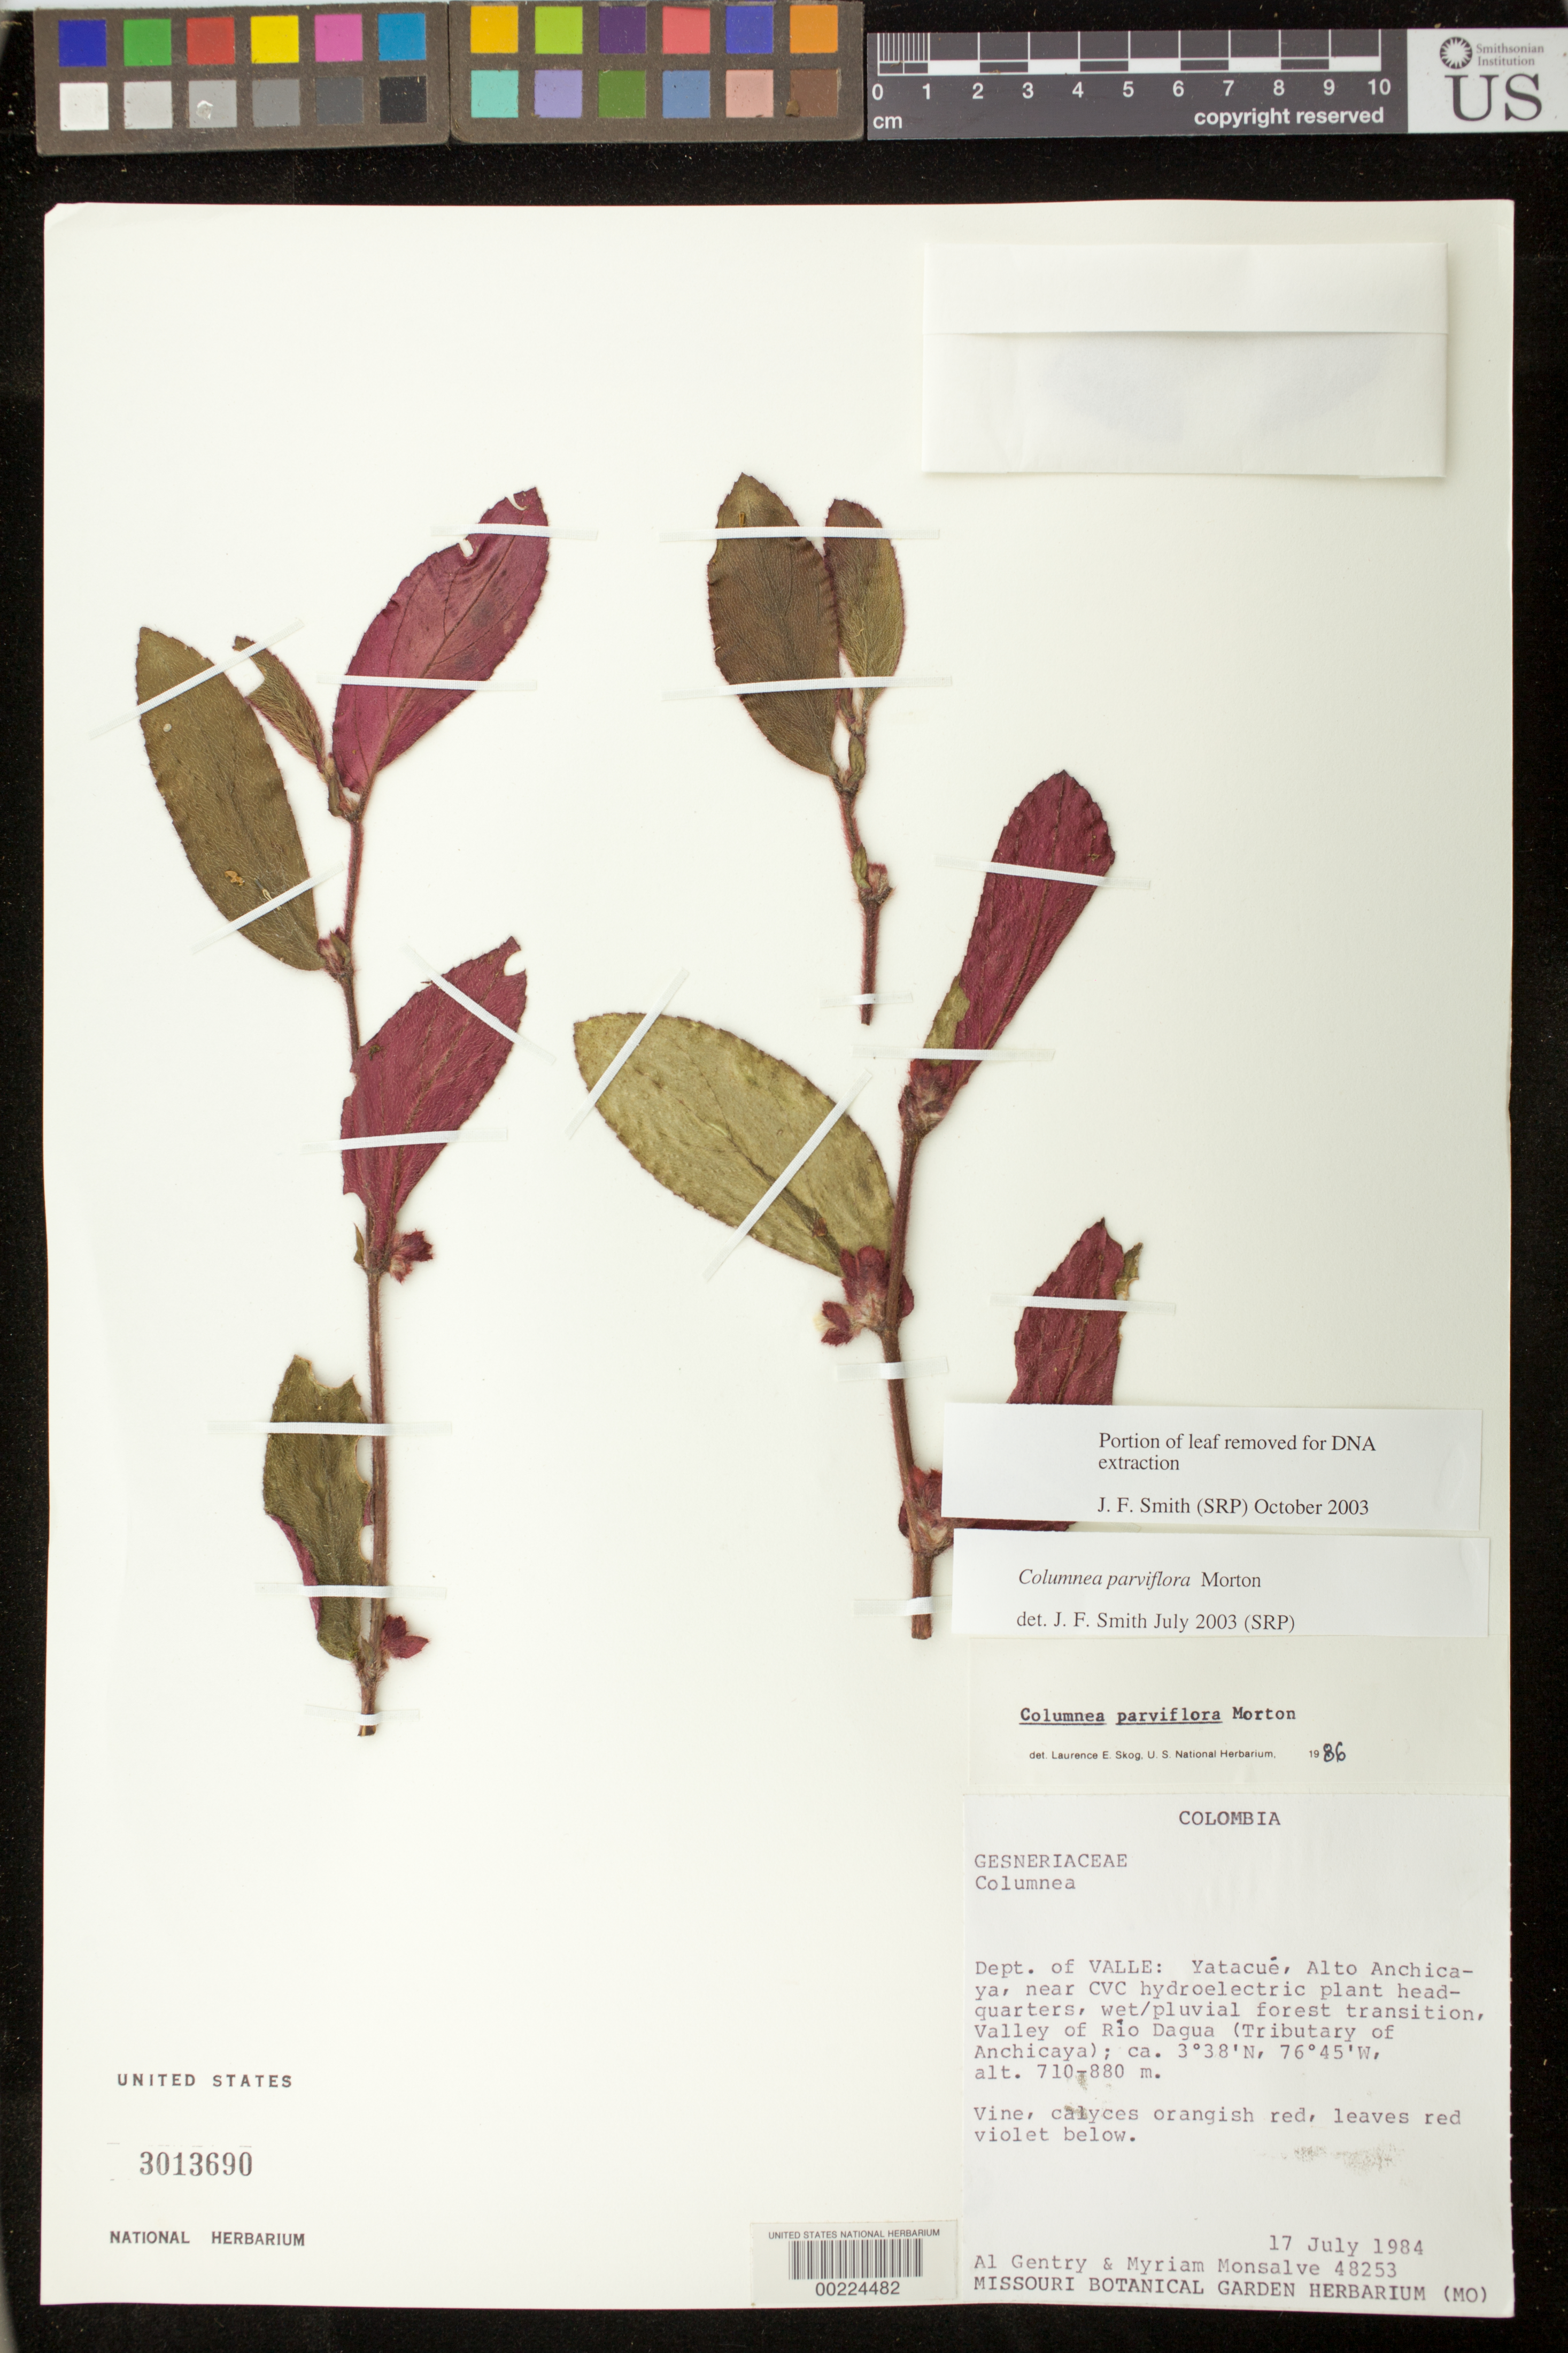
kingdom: Plantae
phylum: Tracheophyta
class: Magnoliopsida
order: Lamiales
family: Gesneriaceae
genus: Columnea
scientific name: Columnea herthae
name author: Mansf.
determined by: Clark, J. L.; Skog, Laurence E.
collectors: A. H. Gentry & M. Monsalve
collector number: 48253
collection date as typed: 17 Jul 1984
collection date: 1984-07-17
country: Colombia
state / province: Valle del Cauca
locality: Yatacue, Alto Anchicaya, near CVC hydroelectric plant headquarters, valley of Rio Dagua (tributary of Anchicaya)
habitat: Wet/pluvial forest transition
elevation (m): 710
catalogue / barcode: US 3013690